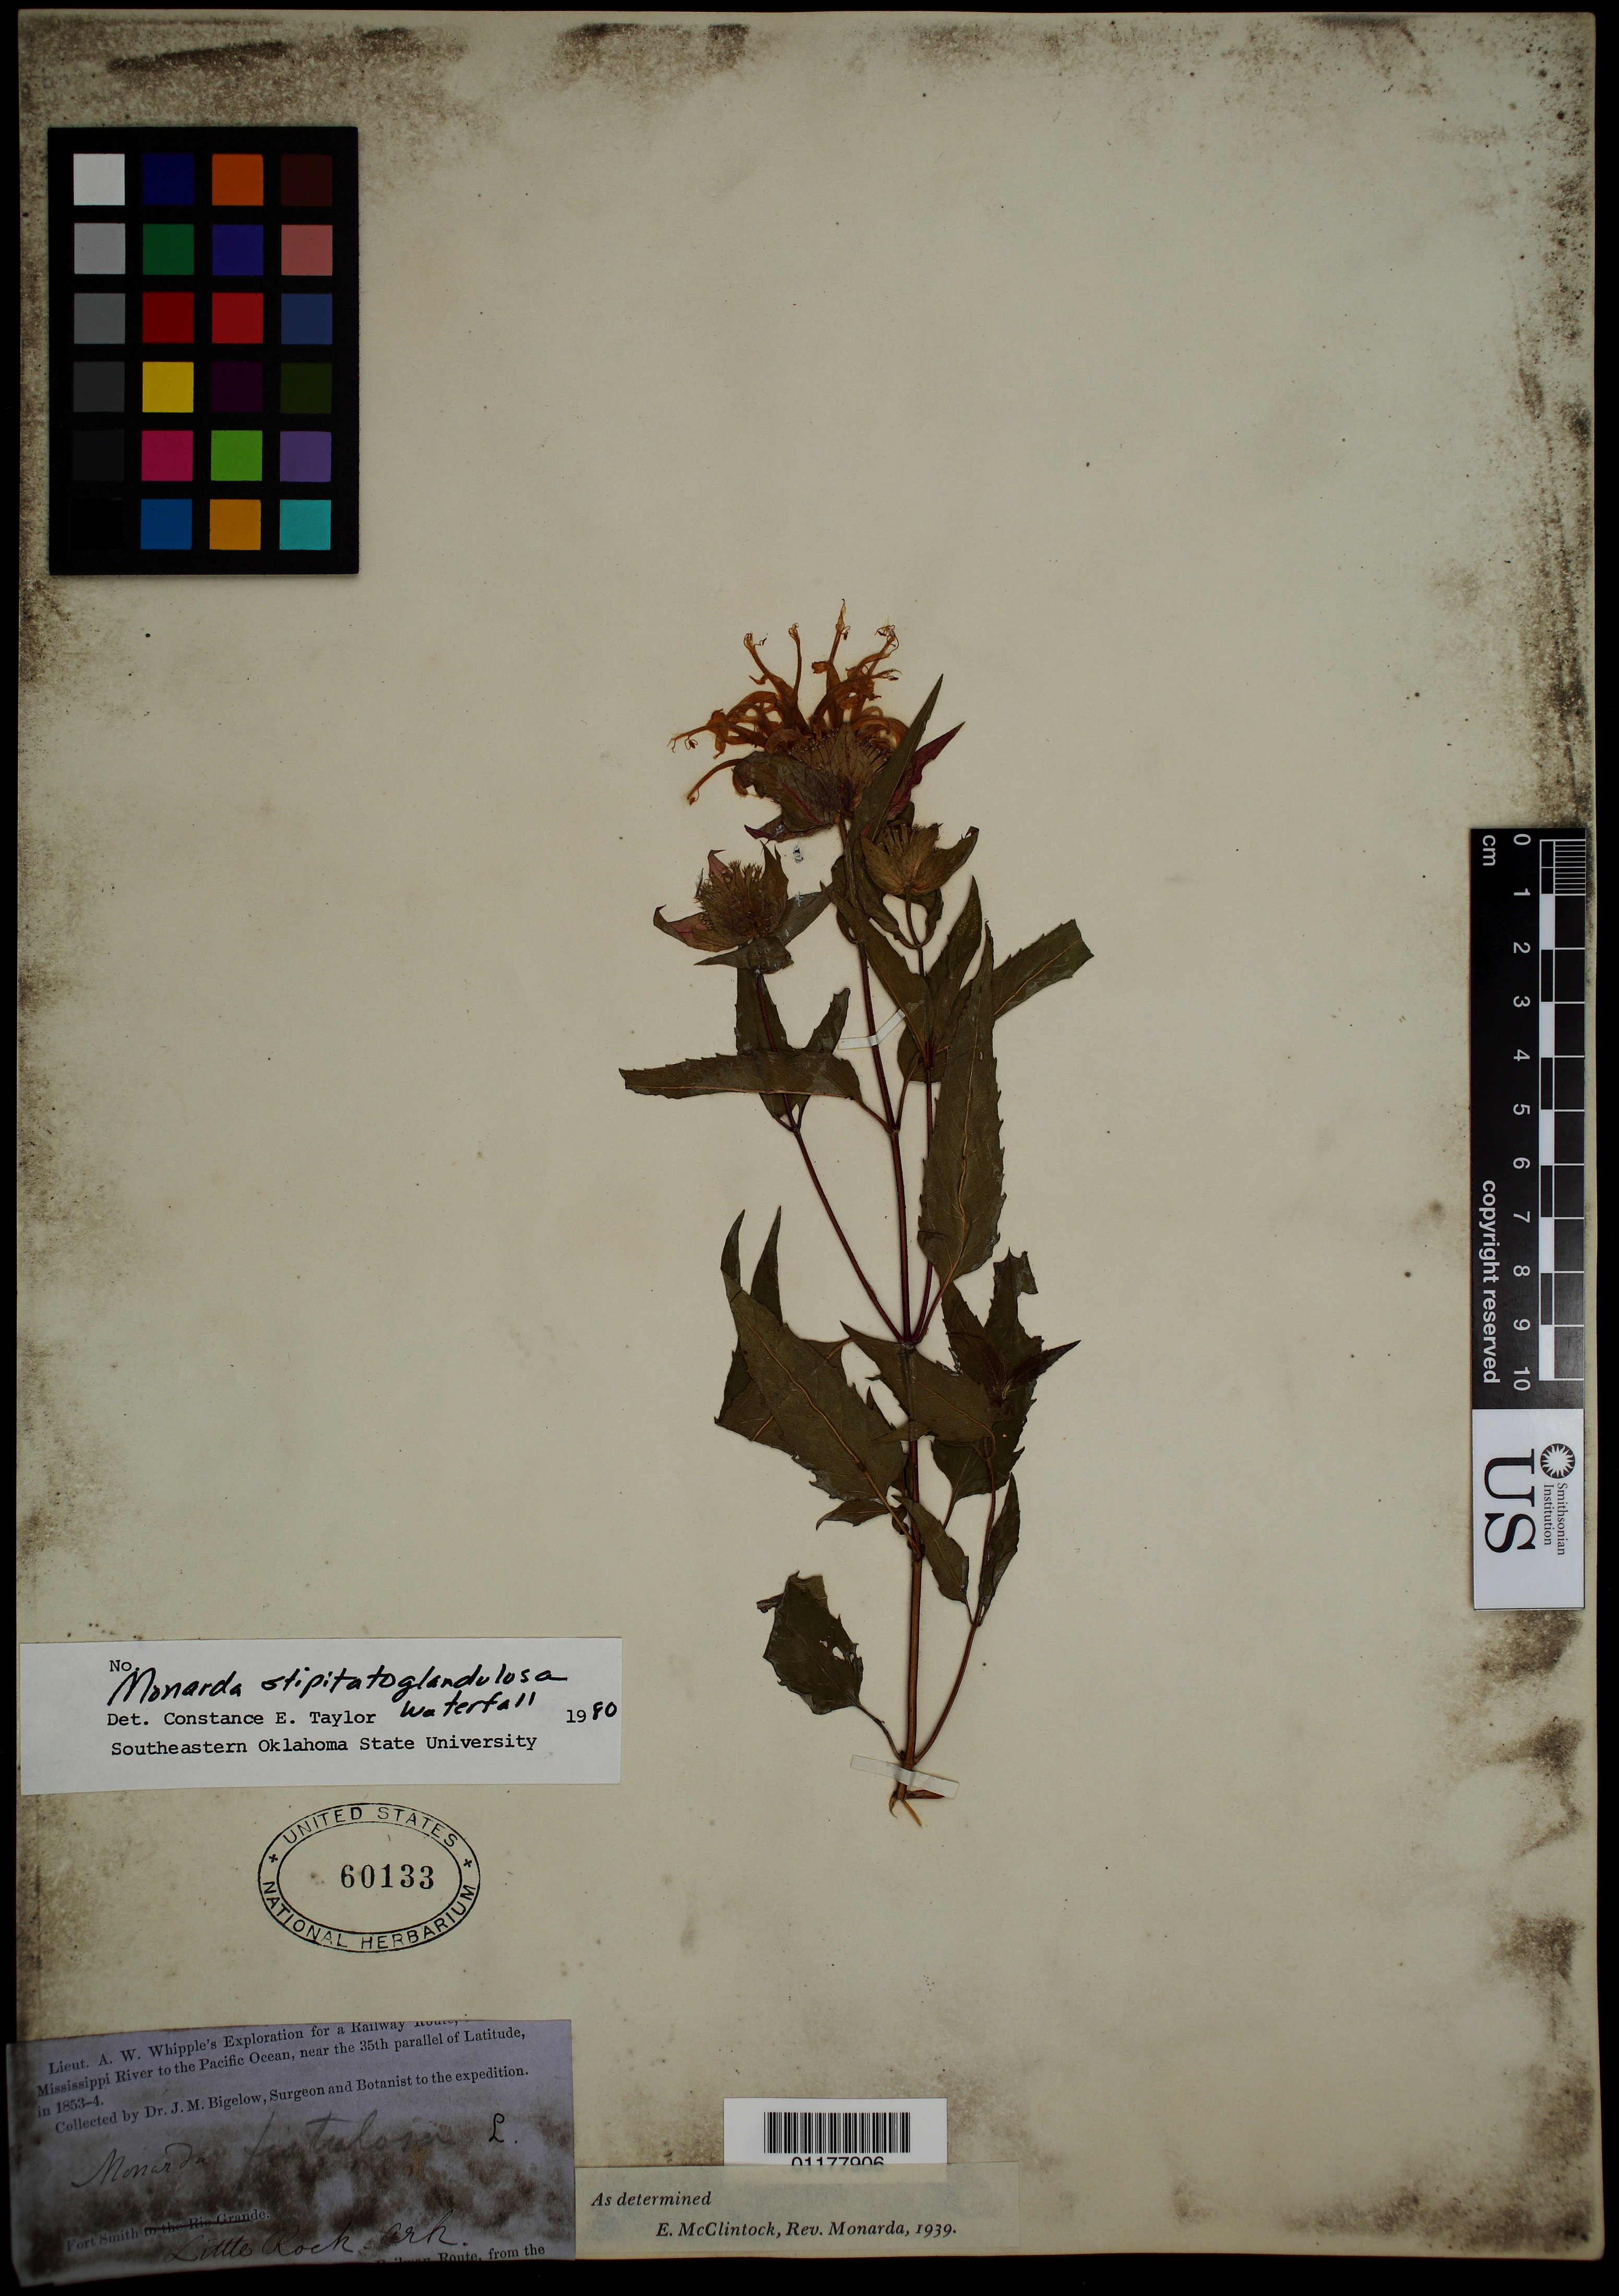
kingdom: Plantae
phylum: Tracheophyta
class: Magnoliopsida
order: Lamiales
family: Lamiaceae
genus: Monarda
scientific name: Monarda stipitatoglandulosa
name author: Waterf.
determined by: Taylor, E.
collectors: J. M. Bigelow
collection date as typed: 1853 to -- --- 1854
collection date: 1853/1854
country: United States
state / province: Arkansas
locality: Fort Smith, Little Rock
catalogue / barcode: US 60133